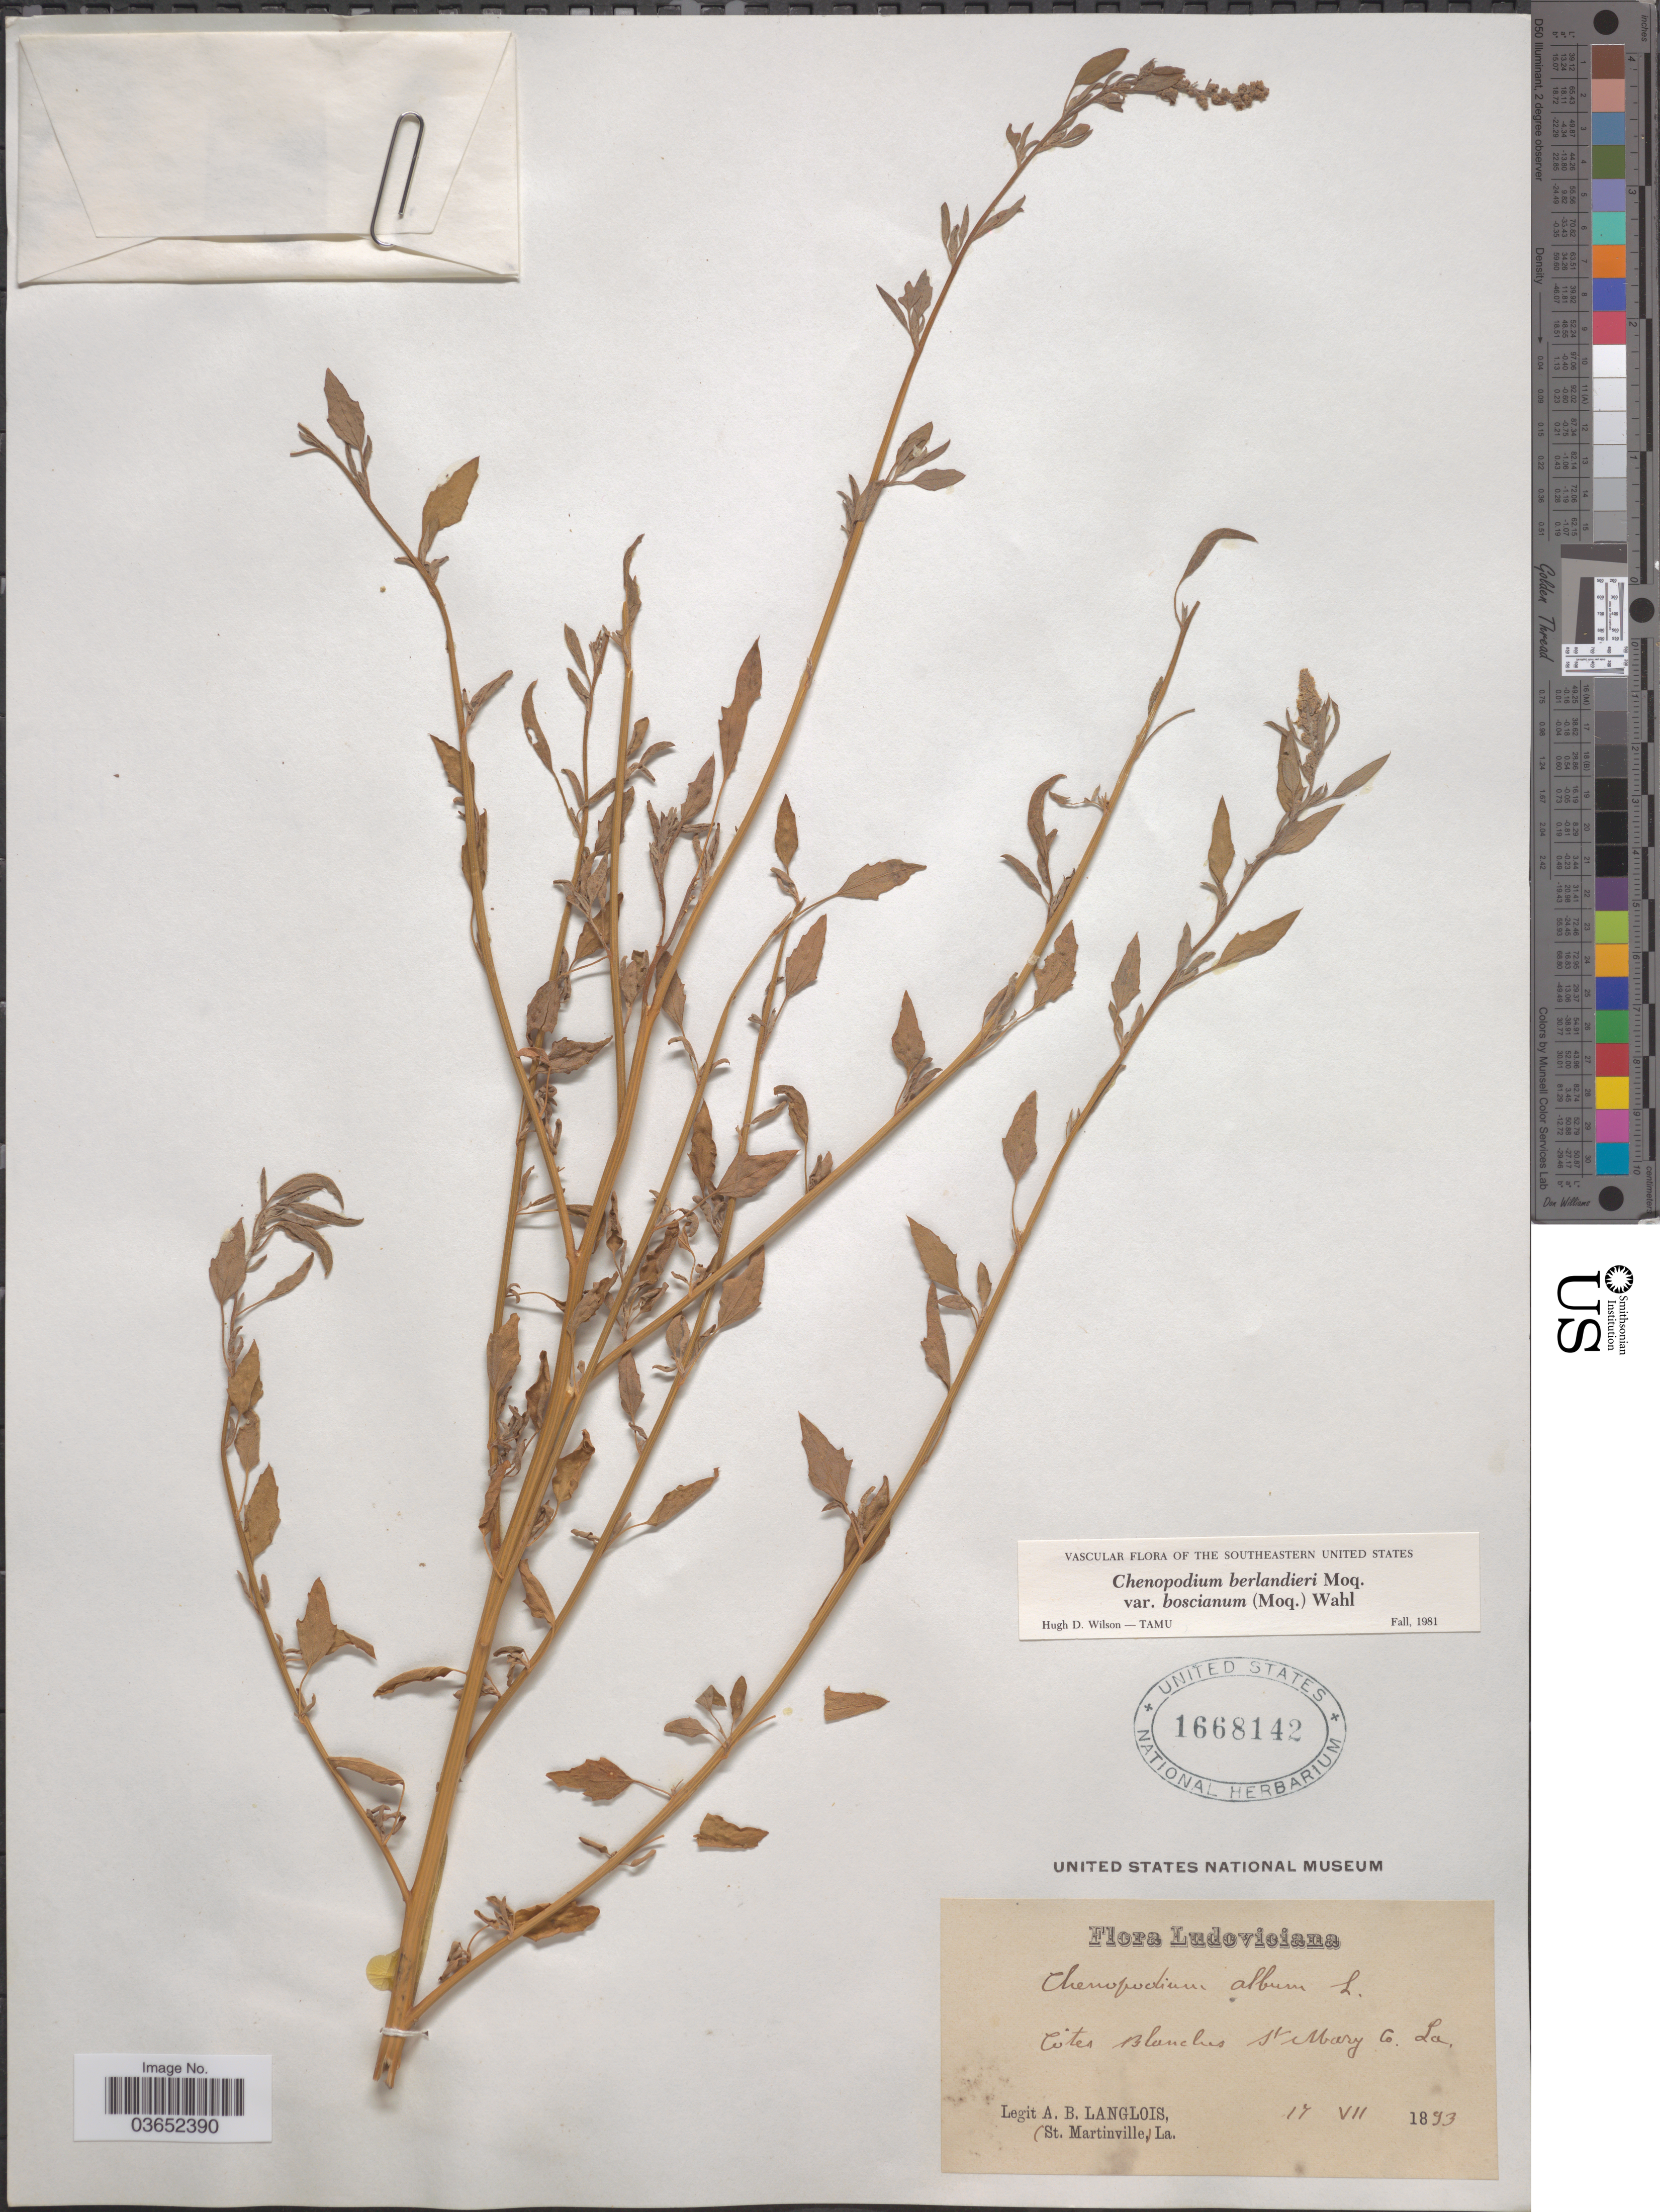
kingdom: Plantae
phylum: Tracheophyta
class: Magnoliopsida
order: Caryophyllales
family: Amaranthaceae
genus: Chenopodium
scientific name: Chenopodium berlandieri var. boscianum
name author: (Moq.) Wahl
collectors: A. Langlois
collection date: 1893-07-17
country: United States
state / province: Louisiana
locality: Côtes Blanches St. Mary Co.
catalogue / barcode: US 1668142